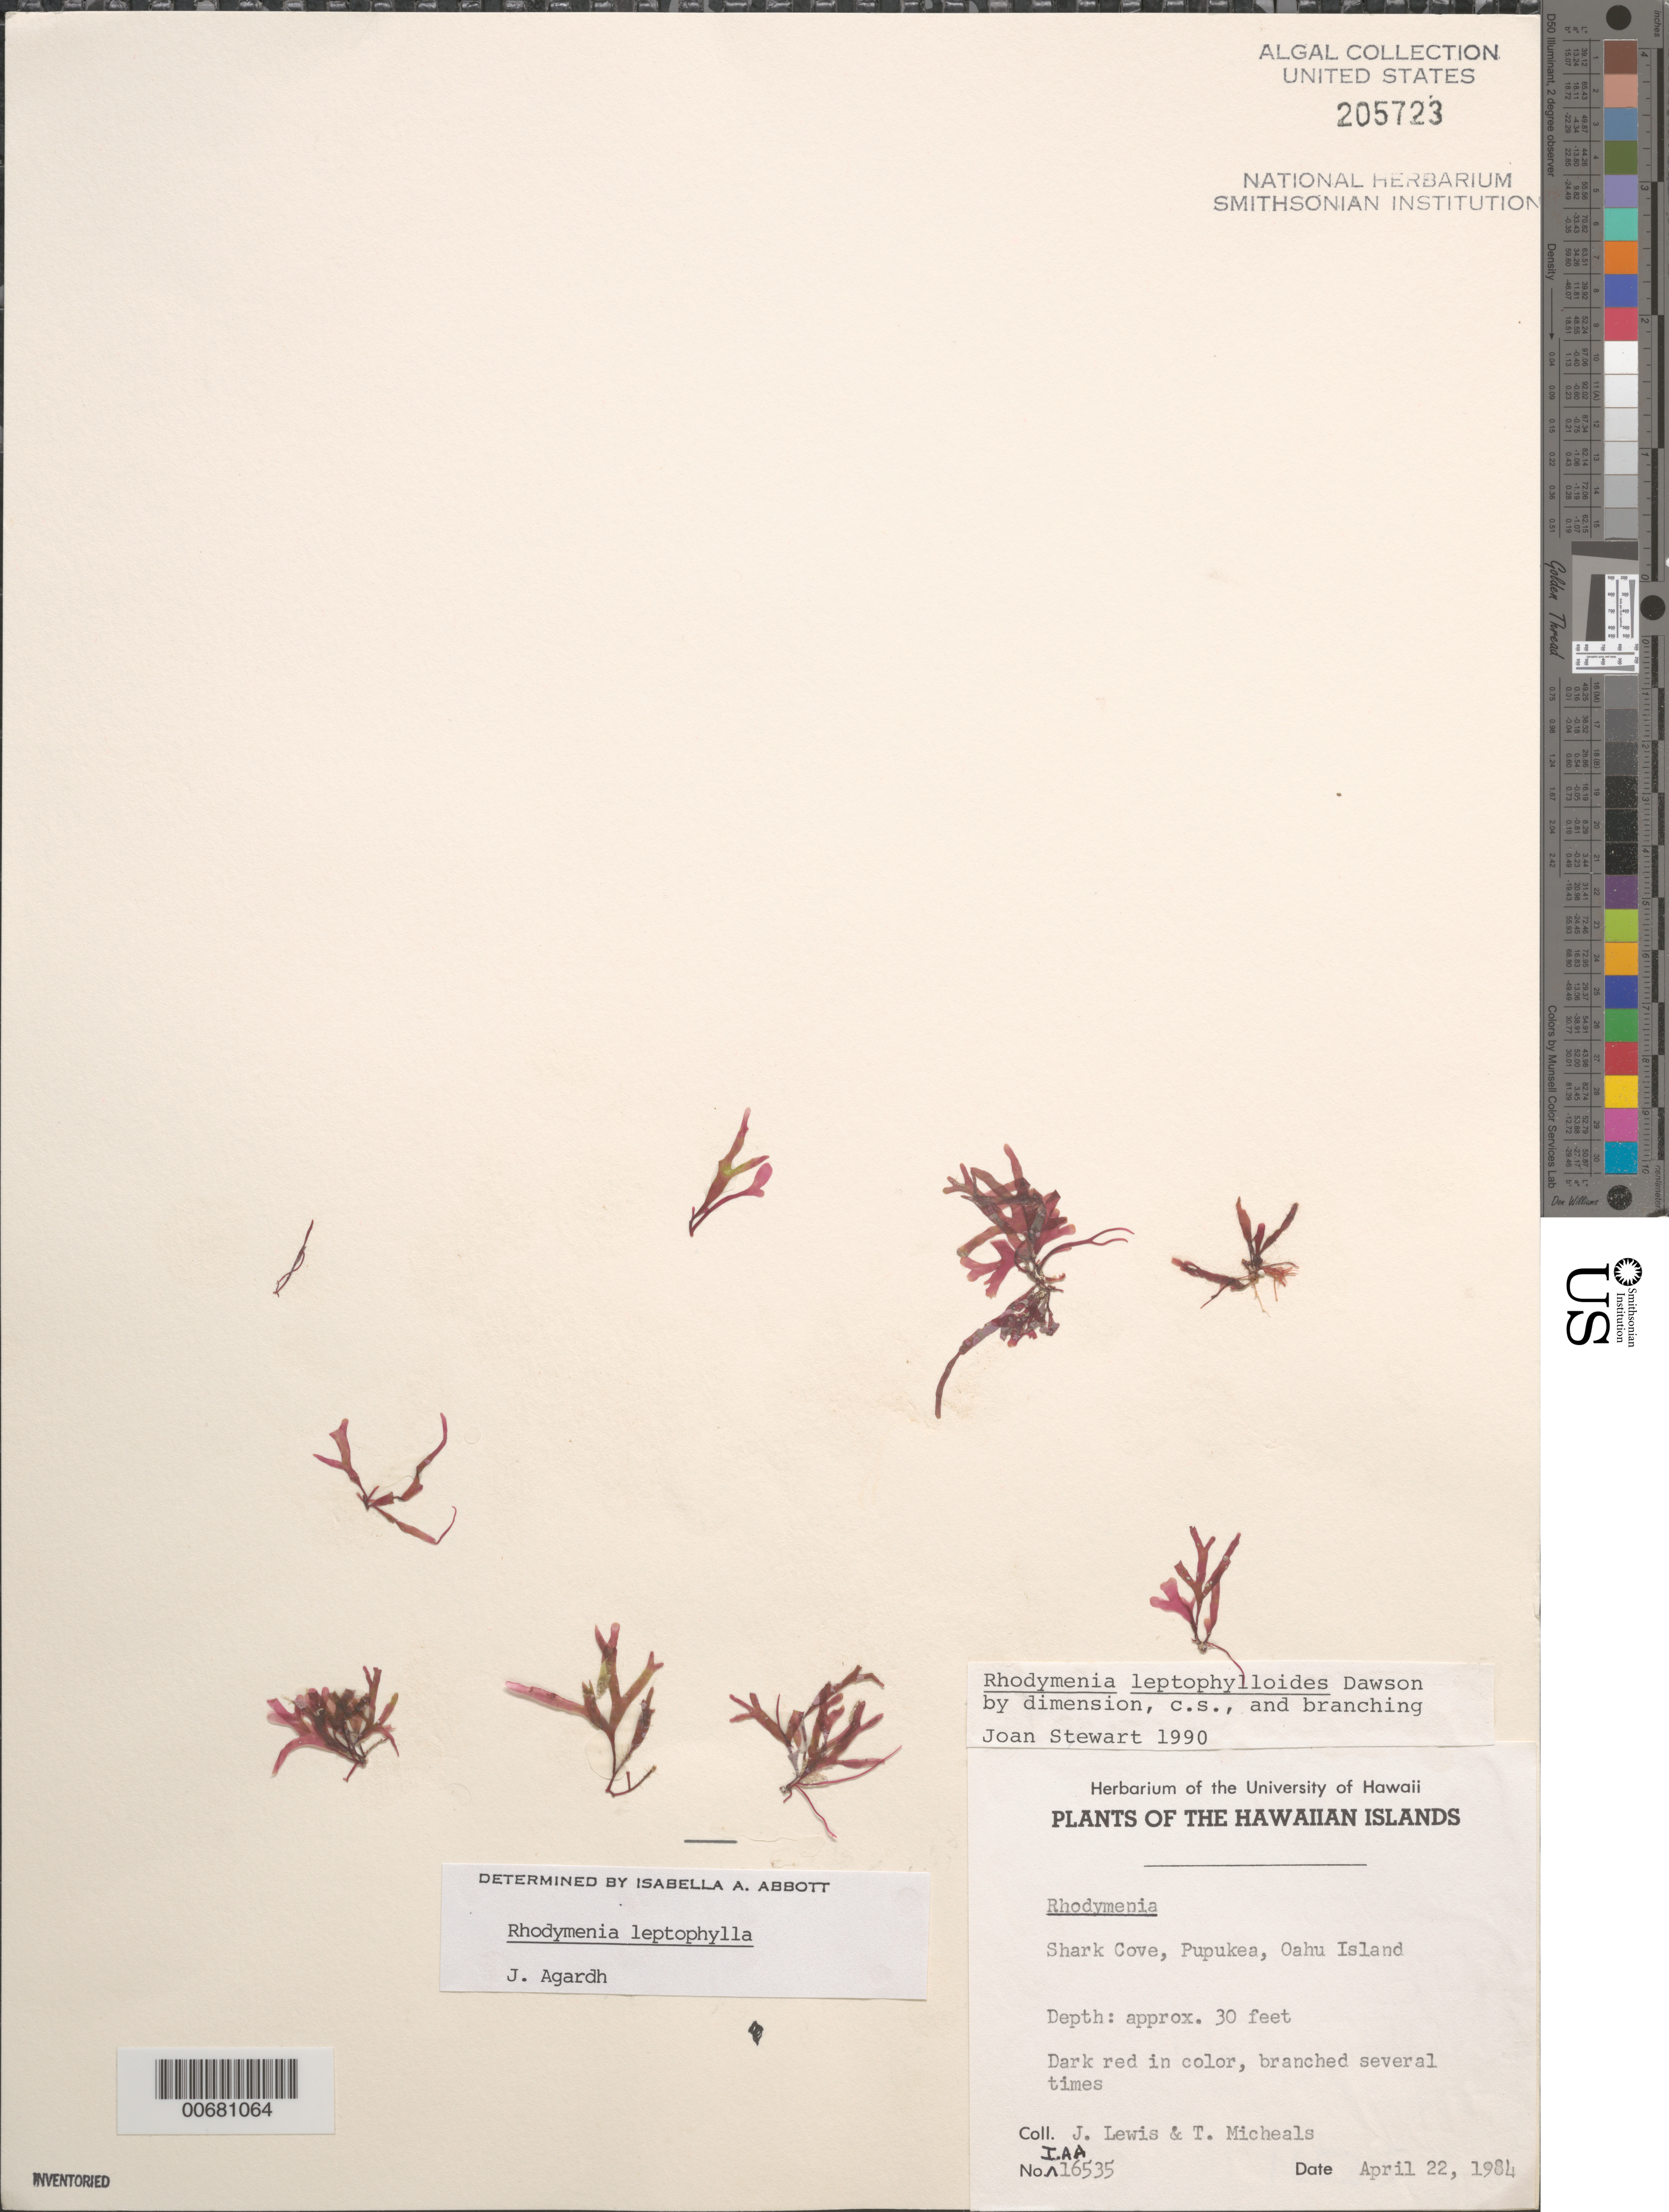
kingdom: Plantae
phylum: Rhodophyta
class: Florideophyceae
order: Rhodymeniales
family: Rhodymeniaceae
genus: Rhodymenia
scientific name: Rhodymenia leptophylla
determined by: Abbott, Isabella A.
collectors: J. Lewis & T. Michael or Micheals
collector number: IAA 16535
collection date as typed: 22 Apr 1984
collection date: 1984-04-22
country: United States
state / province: Hawaii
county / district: Honolulu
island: Oahu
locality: Shark Cove, Pupukea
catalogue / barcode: US 205723